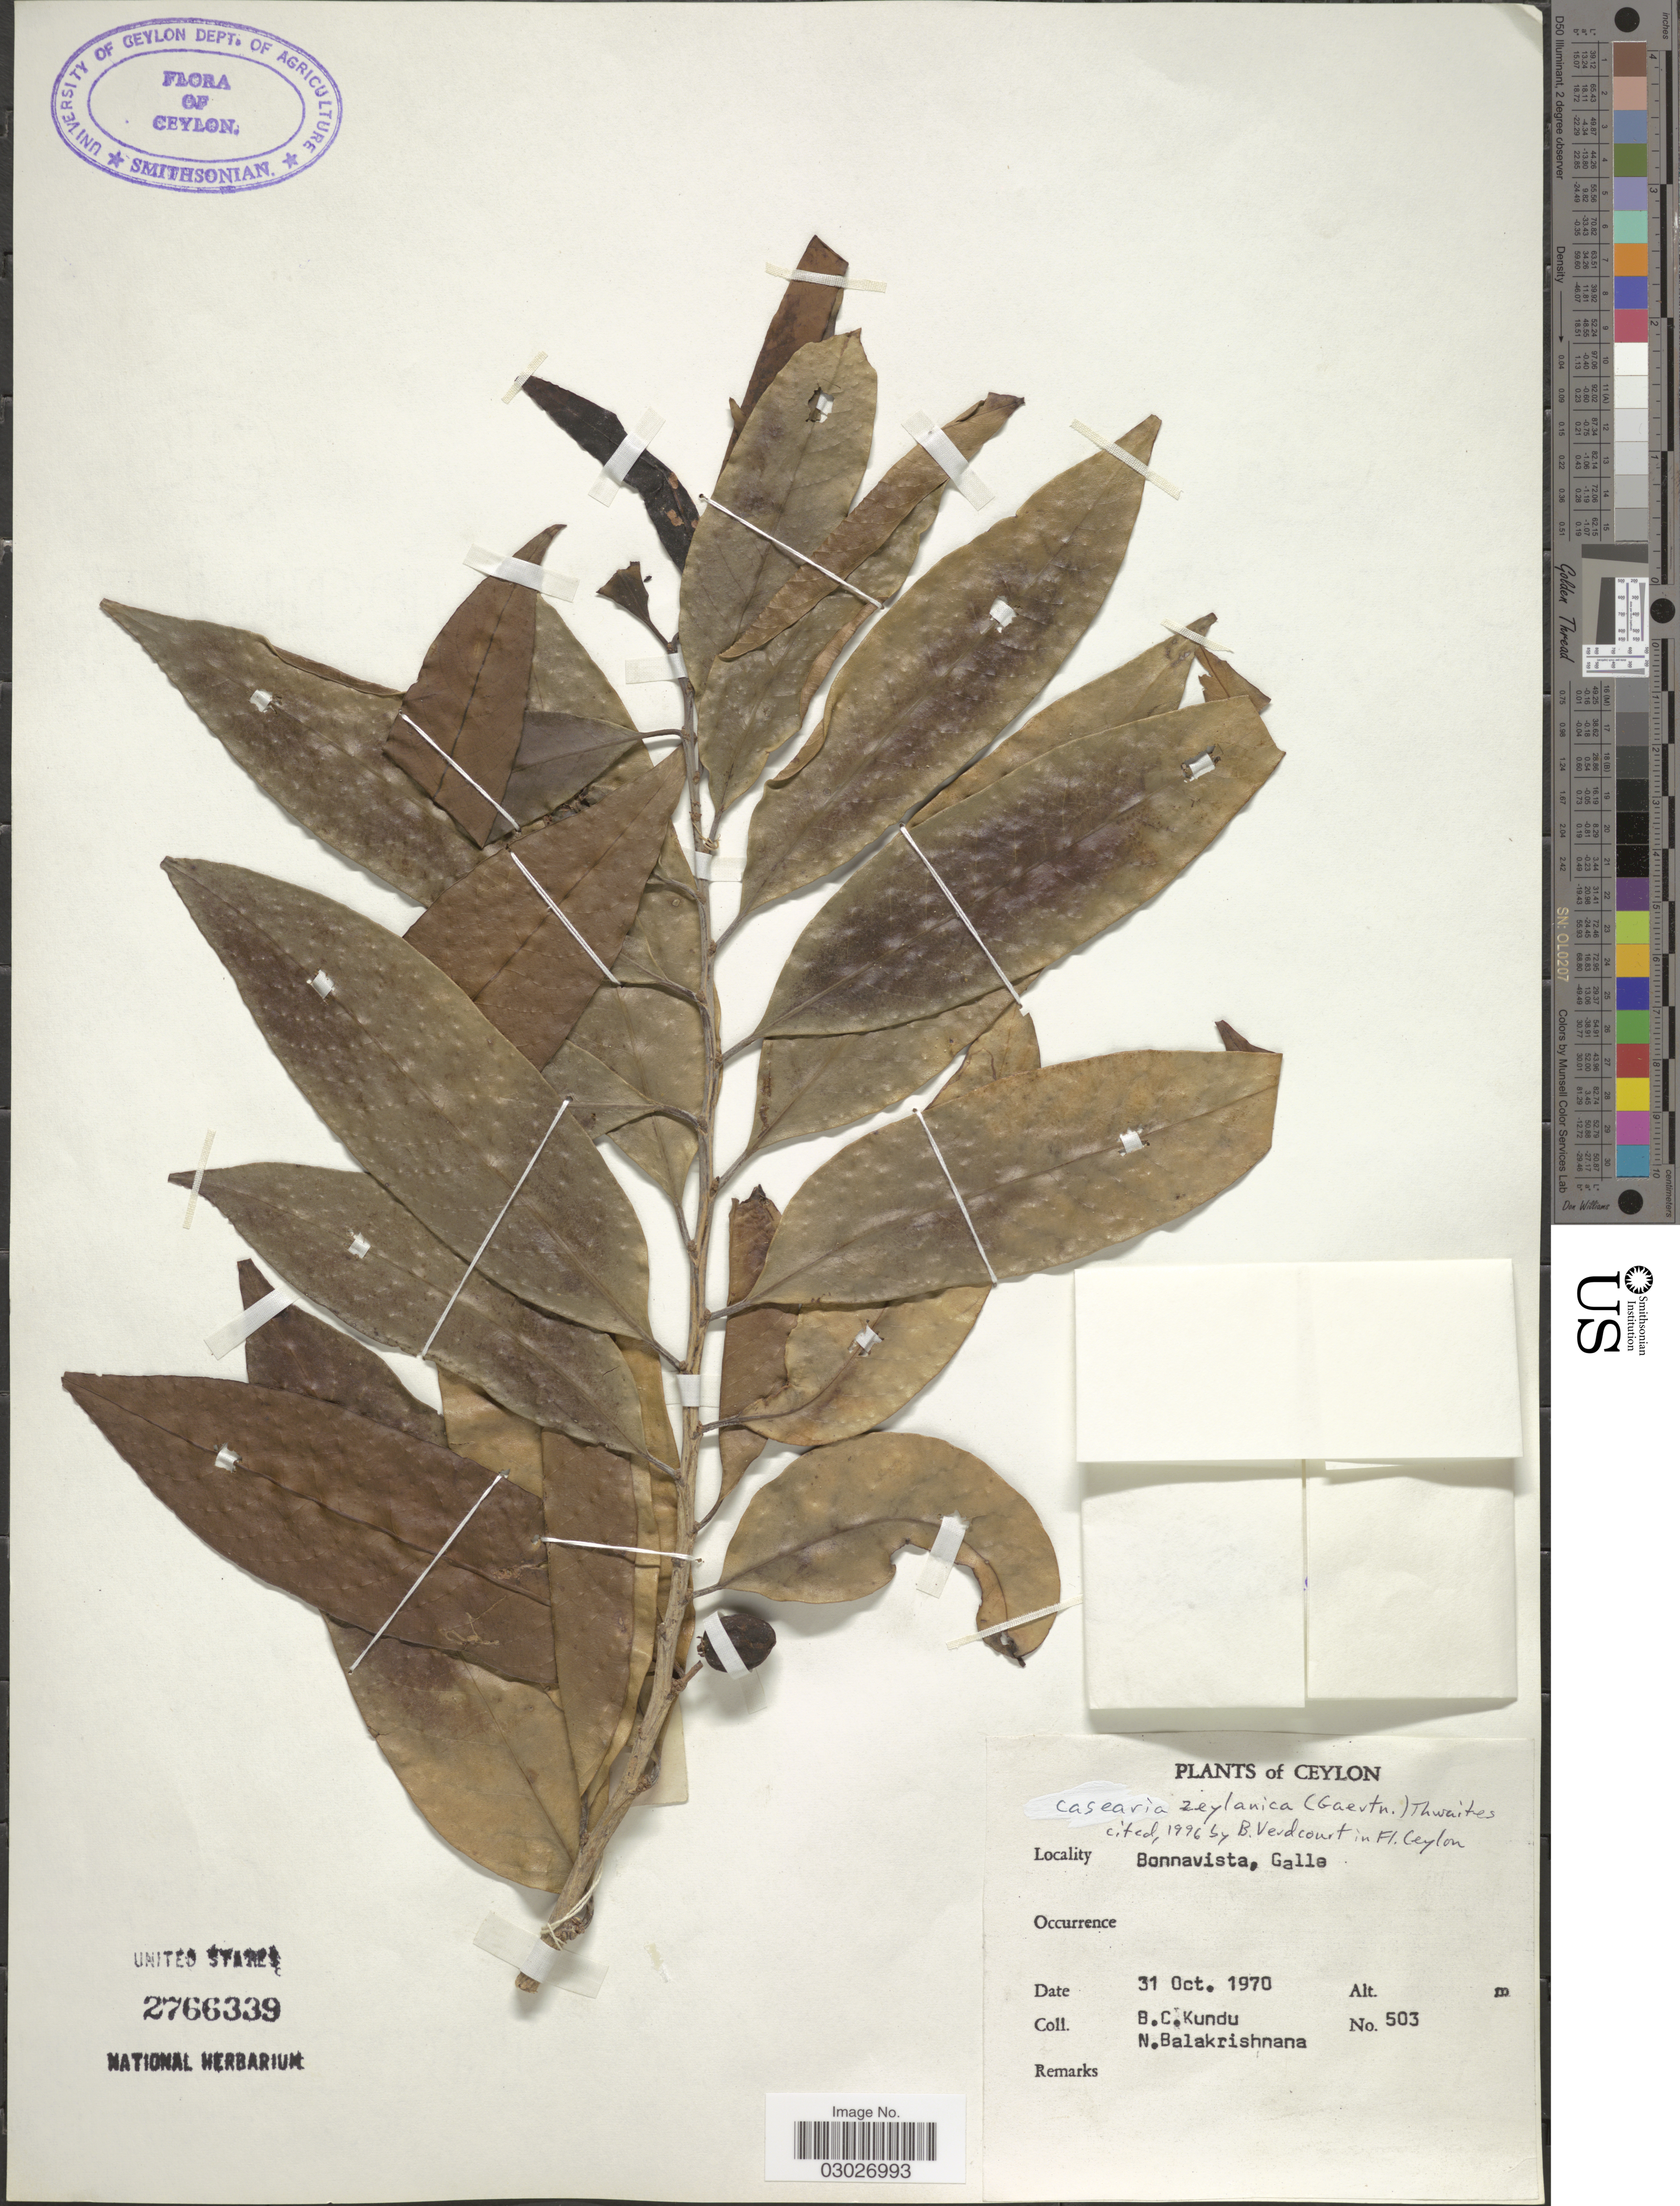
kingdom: Plantae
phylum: Tracheophyta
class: Magnoliopsida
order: Malpighiales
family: Salicaceae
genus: Casearia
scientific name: Casearia zeylanica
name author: Thwaites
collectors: B. C. Kundu & N. Balakrishnana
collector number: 503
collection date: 1970-10-31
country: Sri Lanka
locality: Ceylon. Bonnavista, Galle.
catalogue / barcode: US 2766339